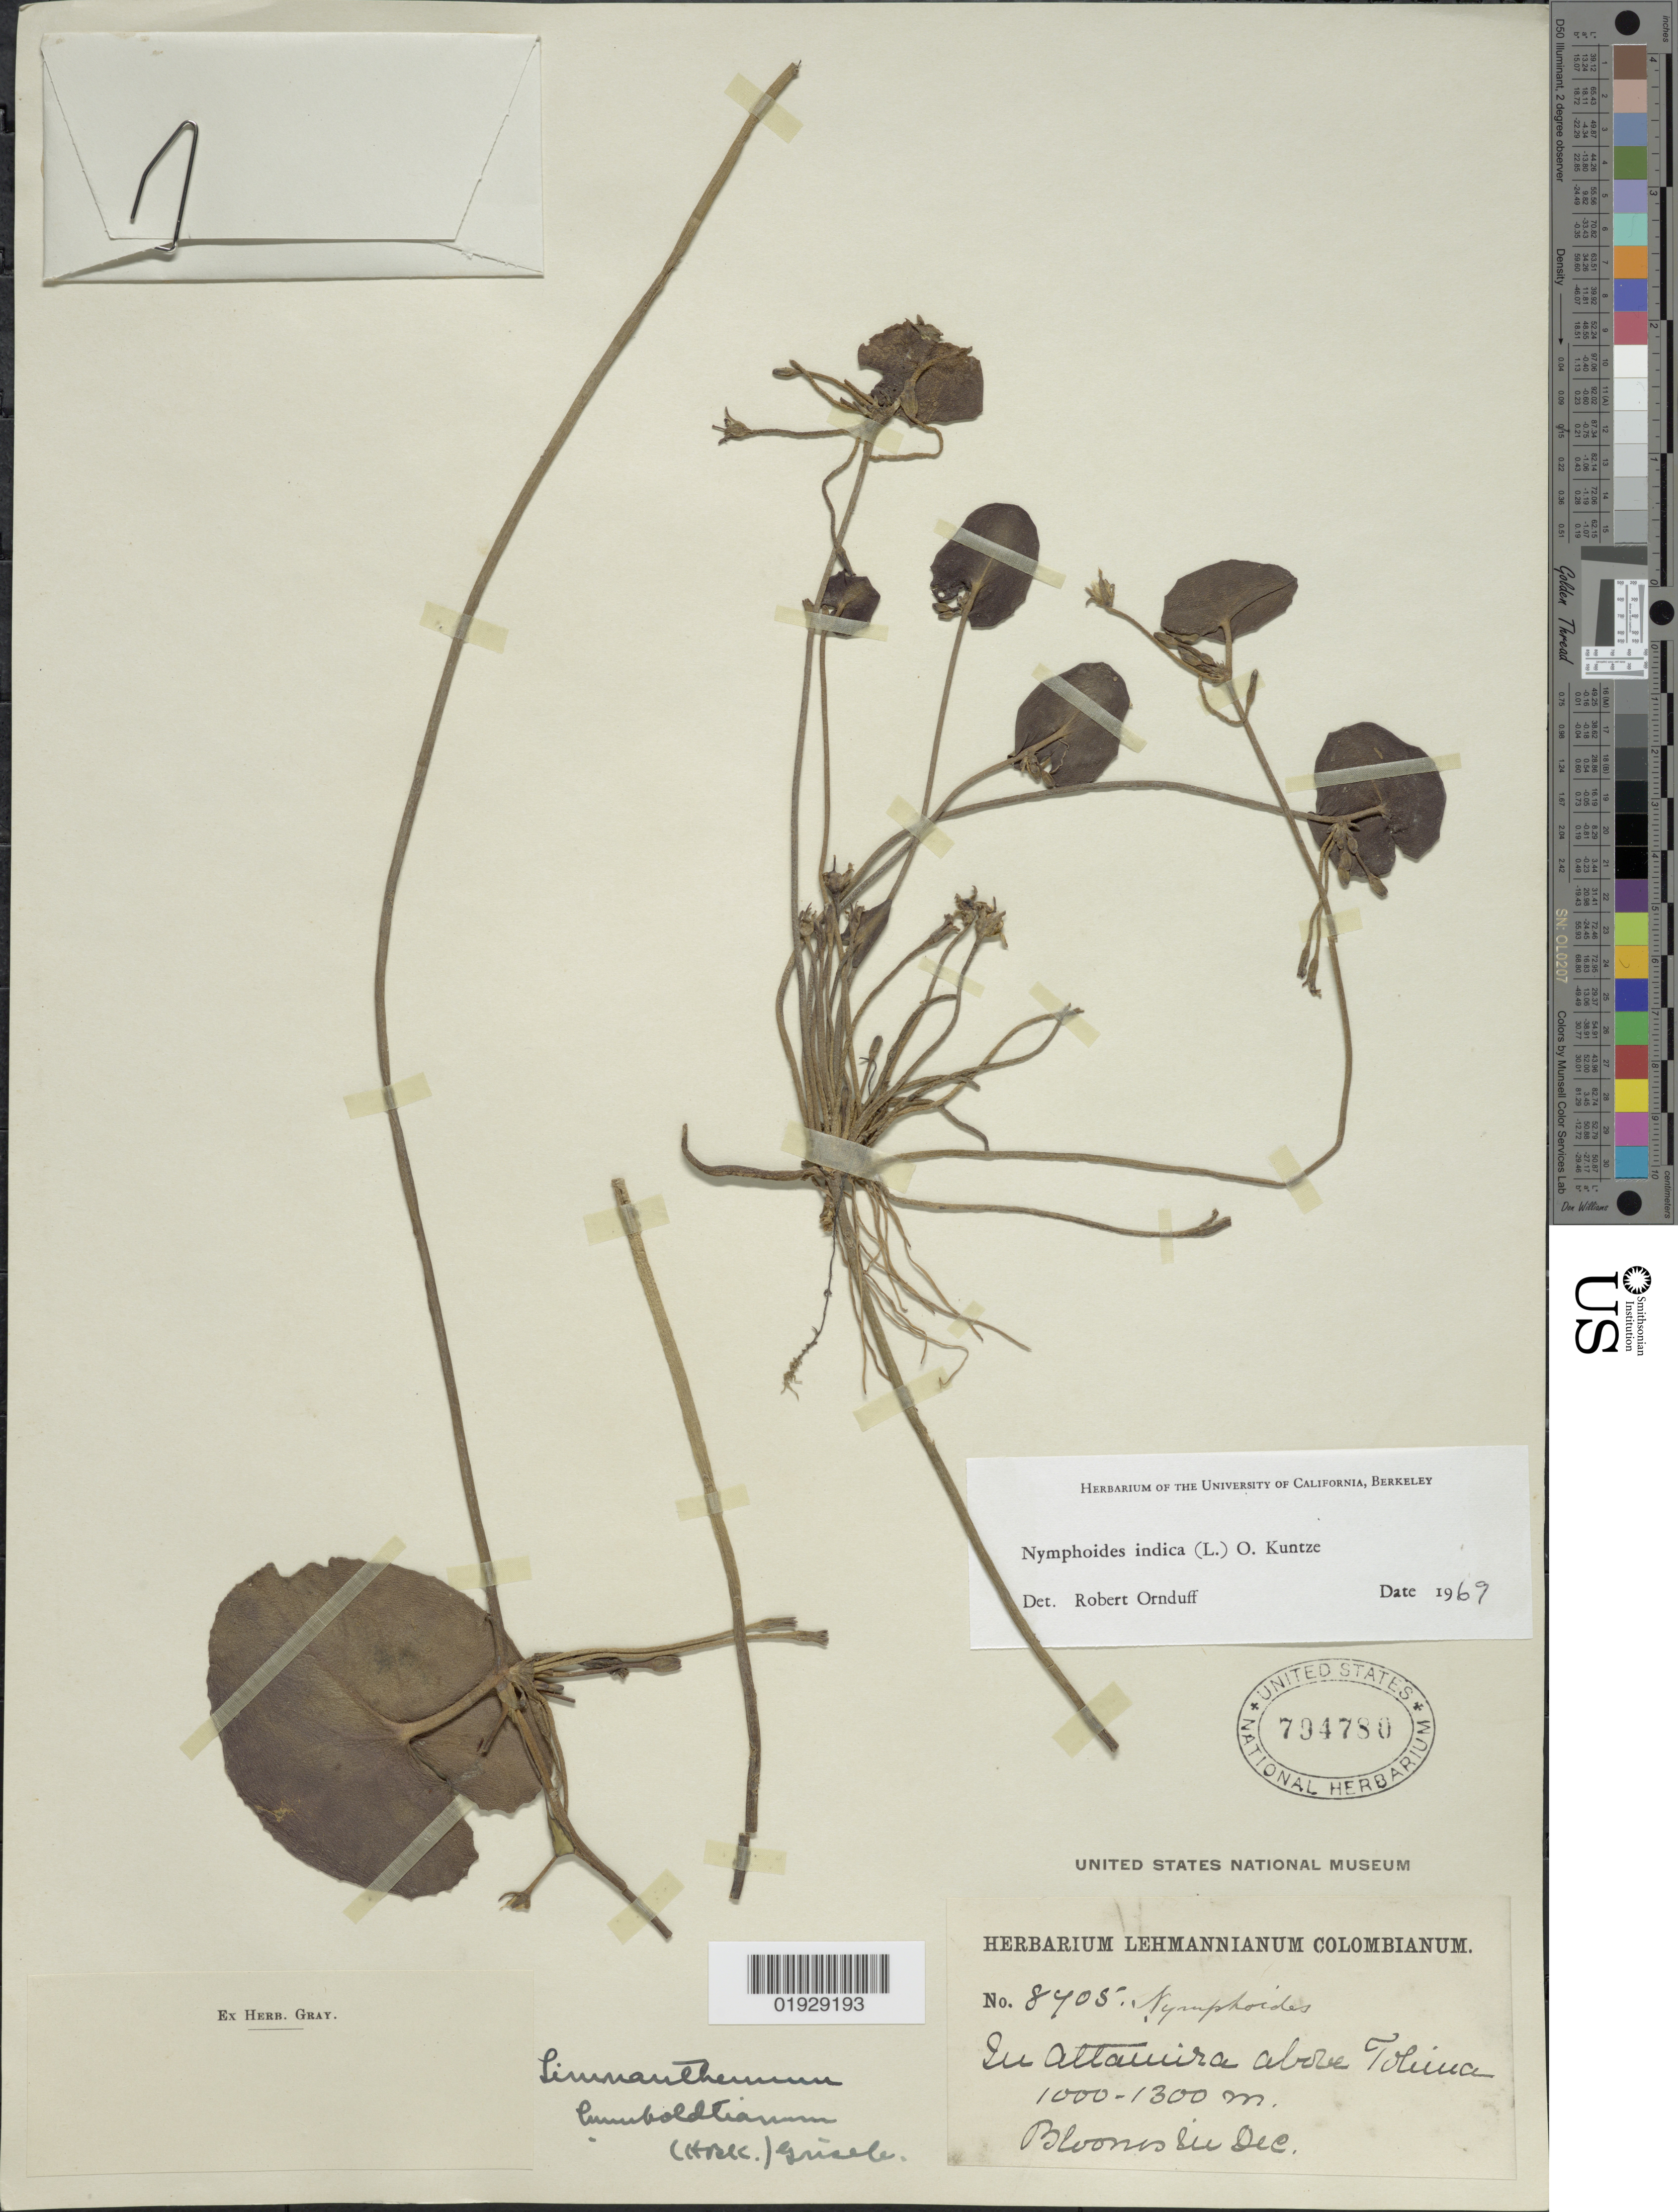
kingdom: Plantae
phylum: Tracheophyta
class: Magnoliopsida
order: Asterales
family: Menyanthaceae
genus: Nymphoides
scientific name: Nymphoides indica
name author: (L.) Kuntze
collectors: Blooms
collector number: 8405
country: Colombia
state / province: Tolima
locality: In Altamira above Tolima.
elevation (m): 1000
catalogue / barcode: US 794780